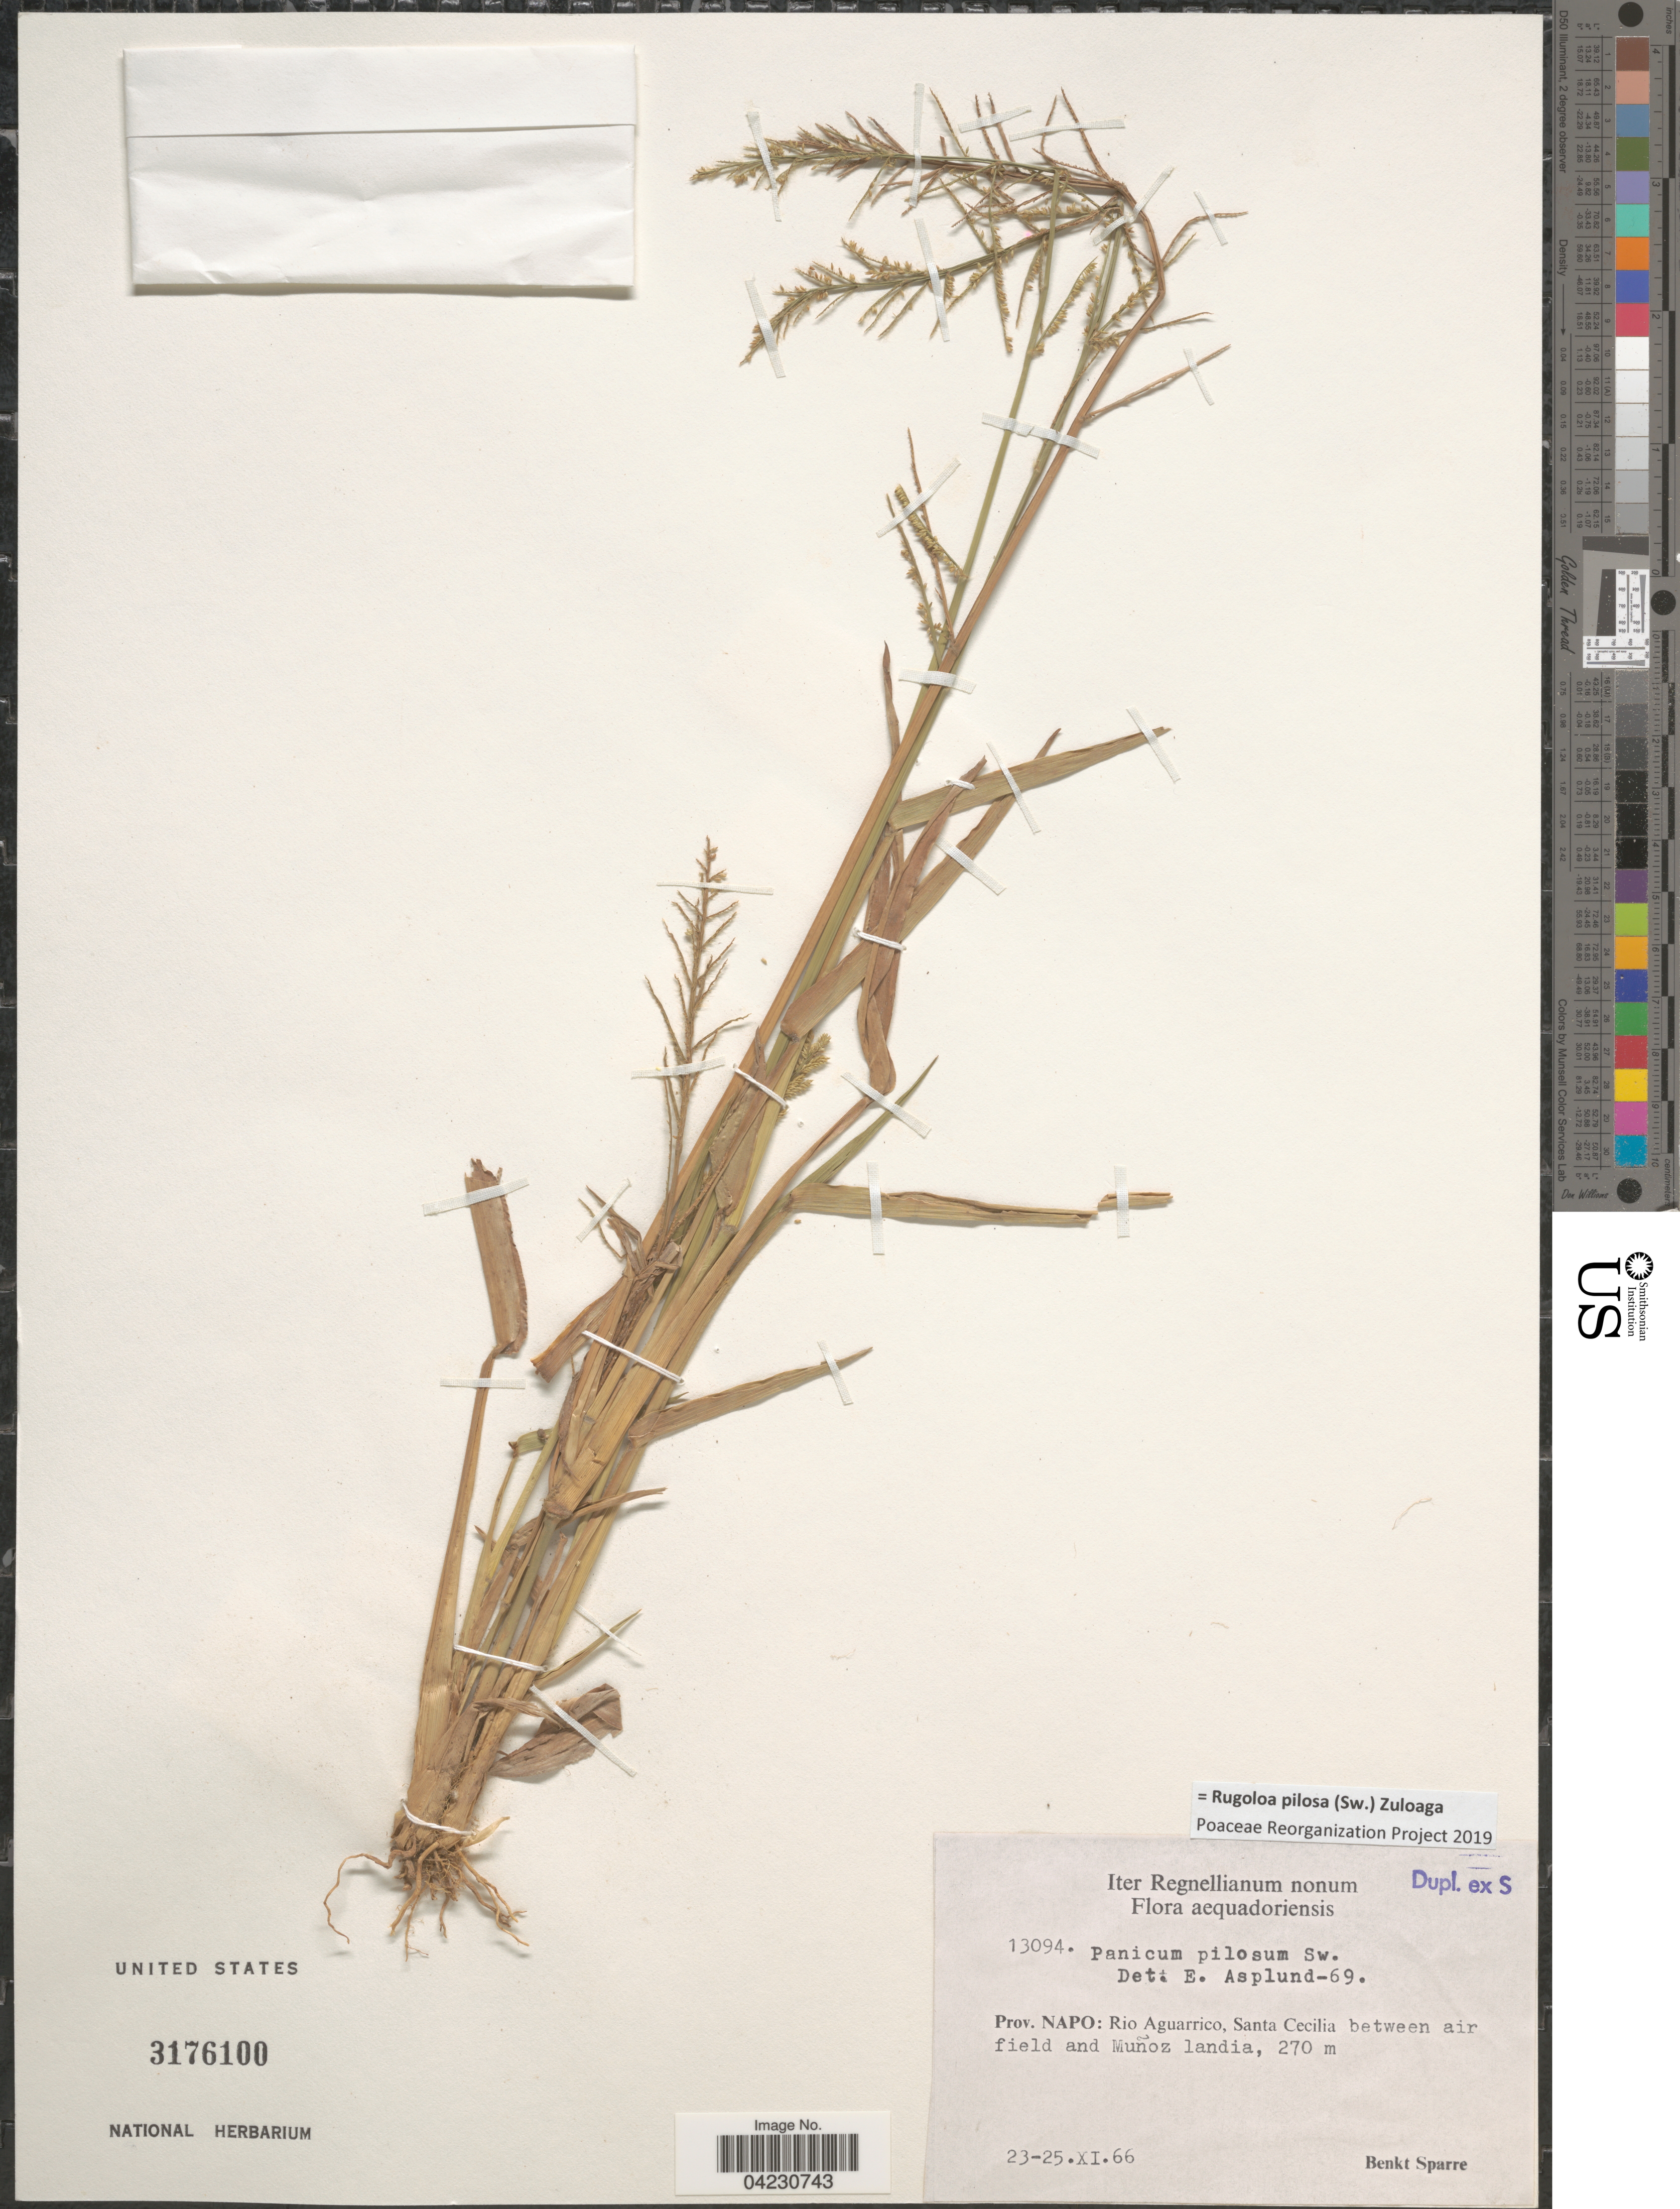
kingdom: Plantae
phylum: Tracheophyta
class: Liliopsida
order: Poales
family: Poaceae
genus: Rugoloa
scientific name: Rugoloa pilosa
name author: (Sw.) Zuloaga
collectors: B. Sparre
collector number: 13094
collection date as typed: Transcribed d/m/y: 23/11/66 to 25/11/66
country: Ecuador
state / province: Napo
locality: Iter Regnellianum nonum. Aequadoriensis. Rio Aguarrico, Santa Cecilia between air field and Muñoz landia.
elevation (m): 270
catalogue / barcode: US 3176100